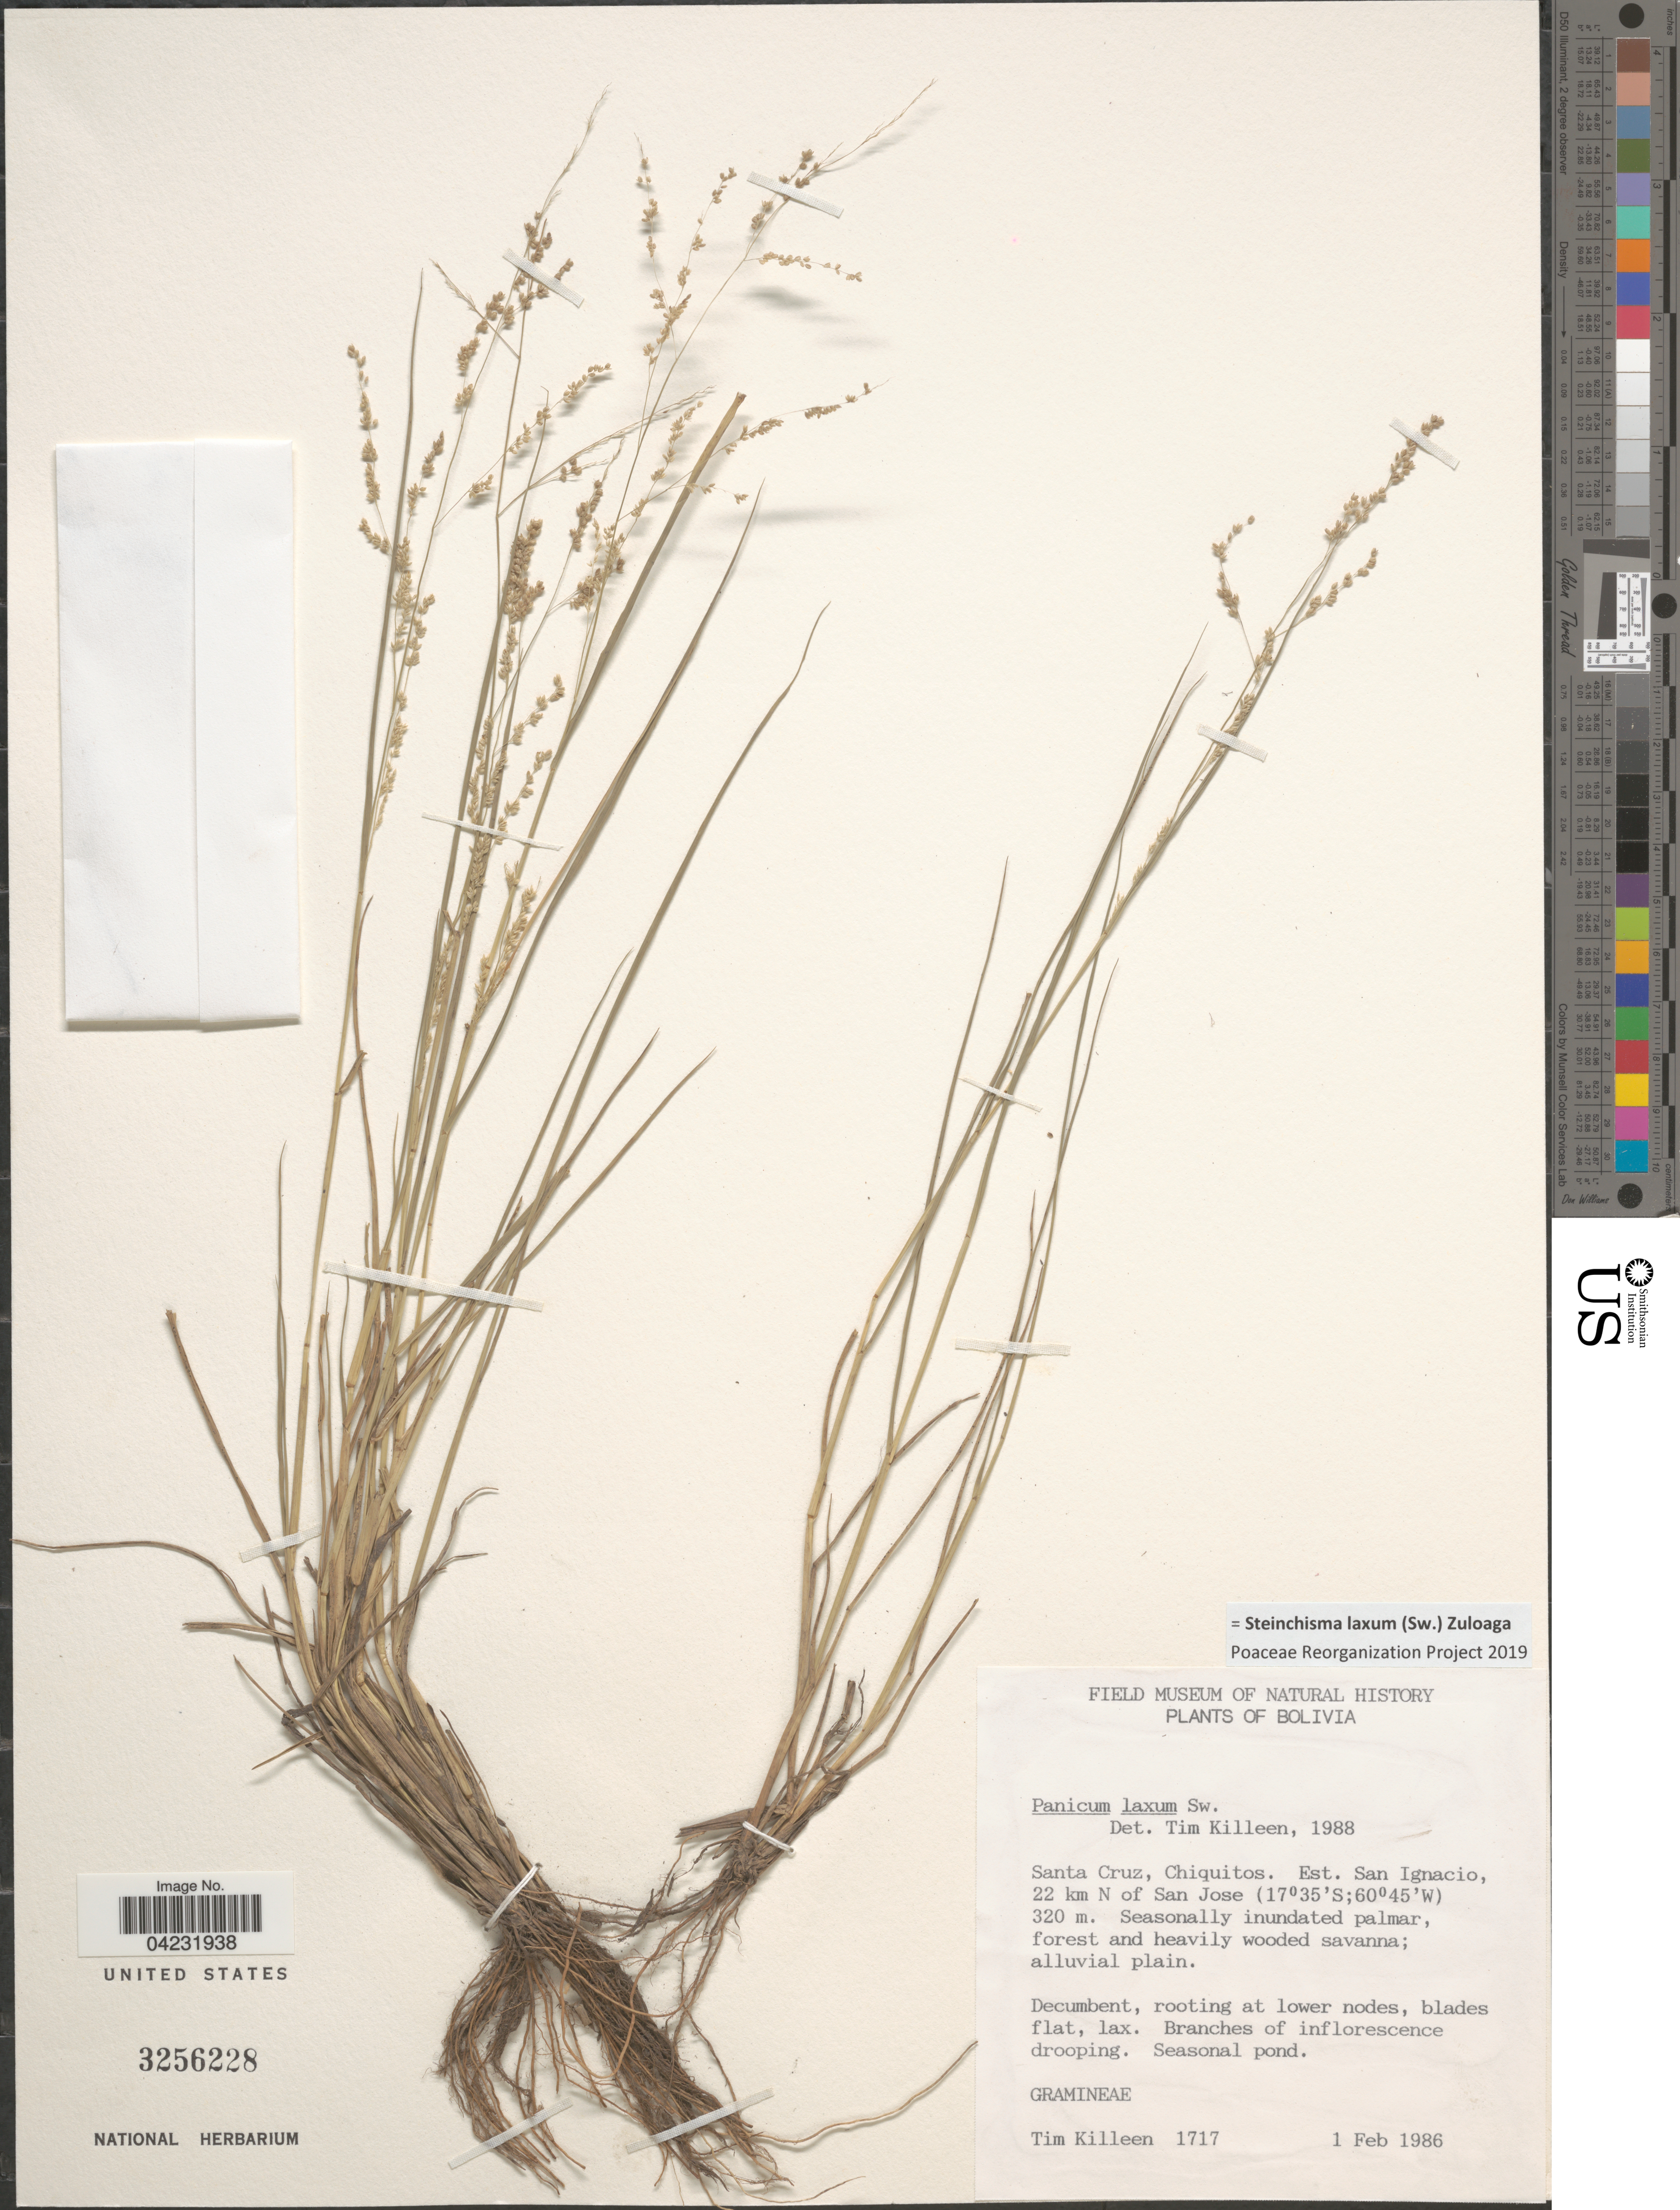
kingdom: Plantae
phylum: Tracheophyta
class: Liliopsida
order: Poales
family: Poaceae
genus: Steinchisma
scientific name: Steinchisma laxum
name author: (Sw.) Zuloaga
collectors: T. J. Killeen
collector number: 1717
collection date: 1986-02-01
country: Bolivia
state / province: Santa Cruz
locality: Chiquitos. Est. San Ignacio, 22 km N of San Jose.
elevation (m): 320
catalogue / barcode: US 3256228